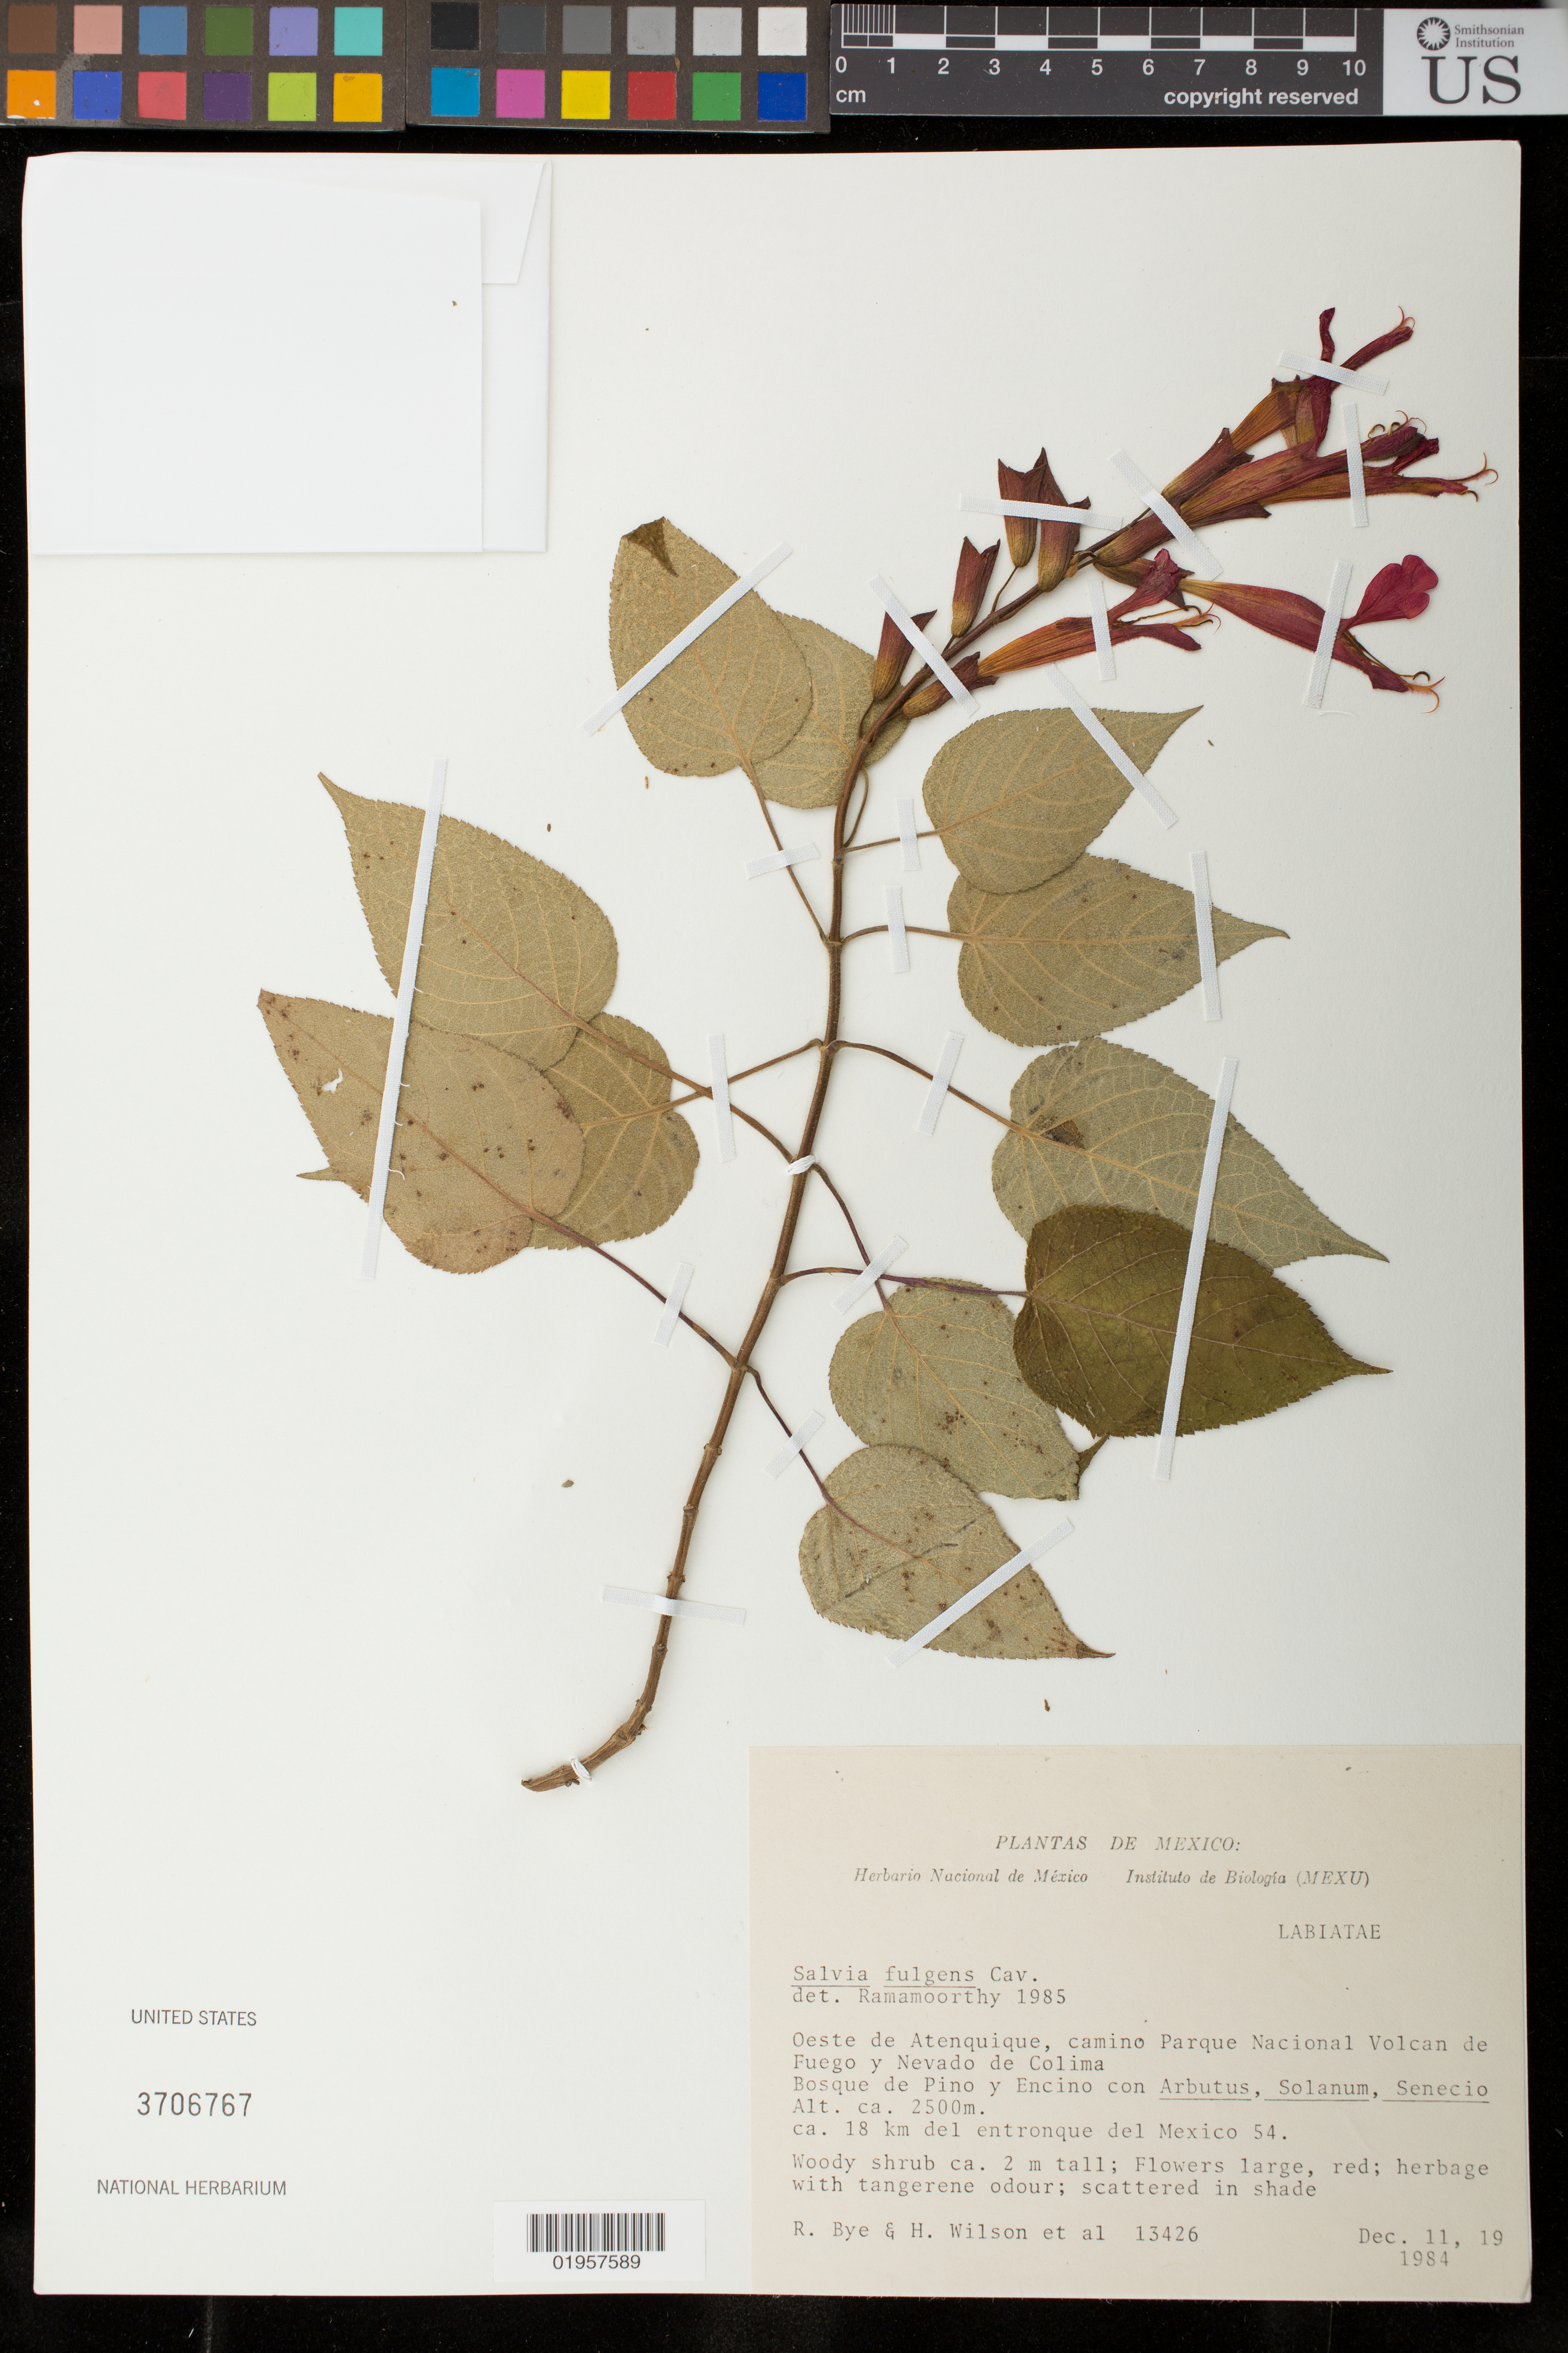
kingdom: Plantae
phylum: Tracheophyta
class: Magnoliopsida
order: Lamiales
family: Lamiaceae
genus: Salvia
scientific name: Salvia fulgens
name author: Cav.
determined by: Ramamoorthy, T. P.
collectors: R. A. Bye et al.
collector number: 13426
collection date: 1984-12-11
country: Mexico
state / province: Jalisco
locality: Oeste de Atanquique, camino a Parque Nacional Volcan de Fuego y Nevado de Colima; ca. 18 km del entronque del Mexico 54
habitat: Bosque de Pino y Encino, con Arbutus, Solanum, Senecio; scattered in shade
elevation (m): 2500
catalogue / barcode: US 3706767